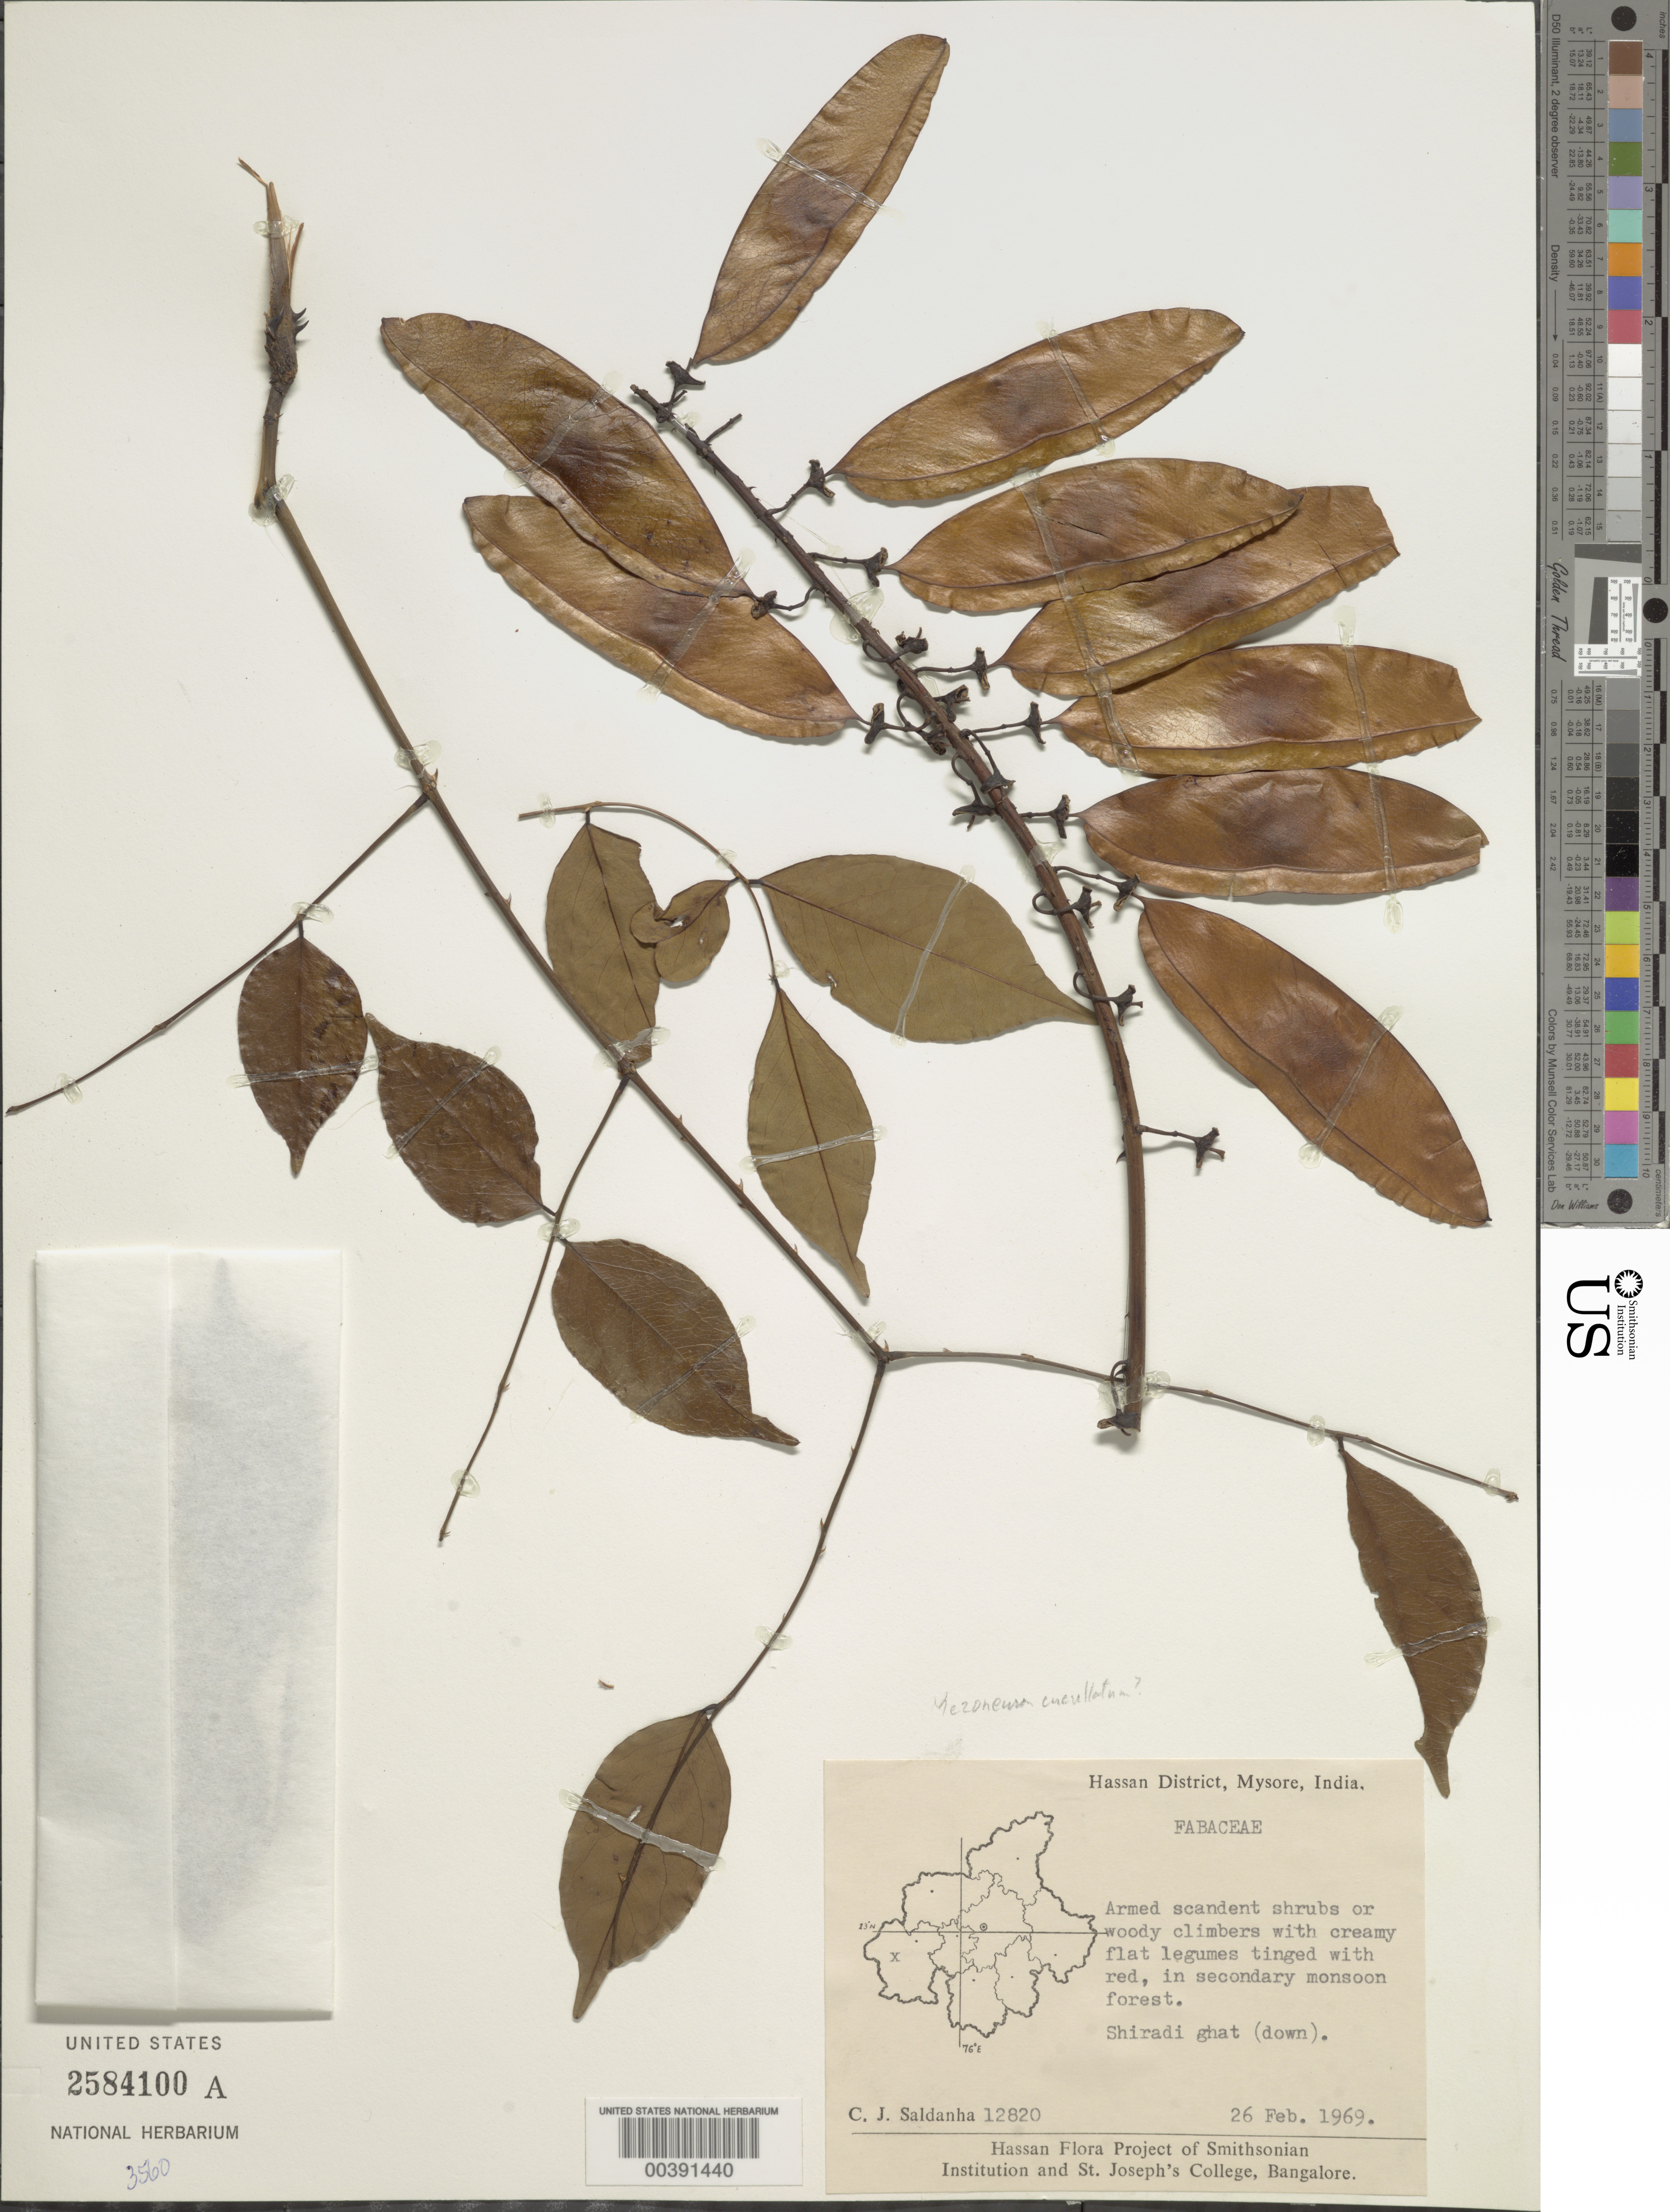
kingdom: Plantae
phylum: Tracheophyta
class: Magnoliopsida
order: Fabales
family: Fabaceae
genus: Mezoneuron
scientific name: Mezoneuron cucullatum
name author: (Roxb.) Wight & Arn.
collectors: C. J. Saldanha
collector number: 12820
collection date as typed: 26 Feb 1969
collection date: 1969-02-26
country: India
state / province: Karnataka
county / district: Hassan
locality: Shiradi ghat (down), mysore state [mysore state = karnataka.]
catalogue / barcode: US 2584100A